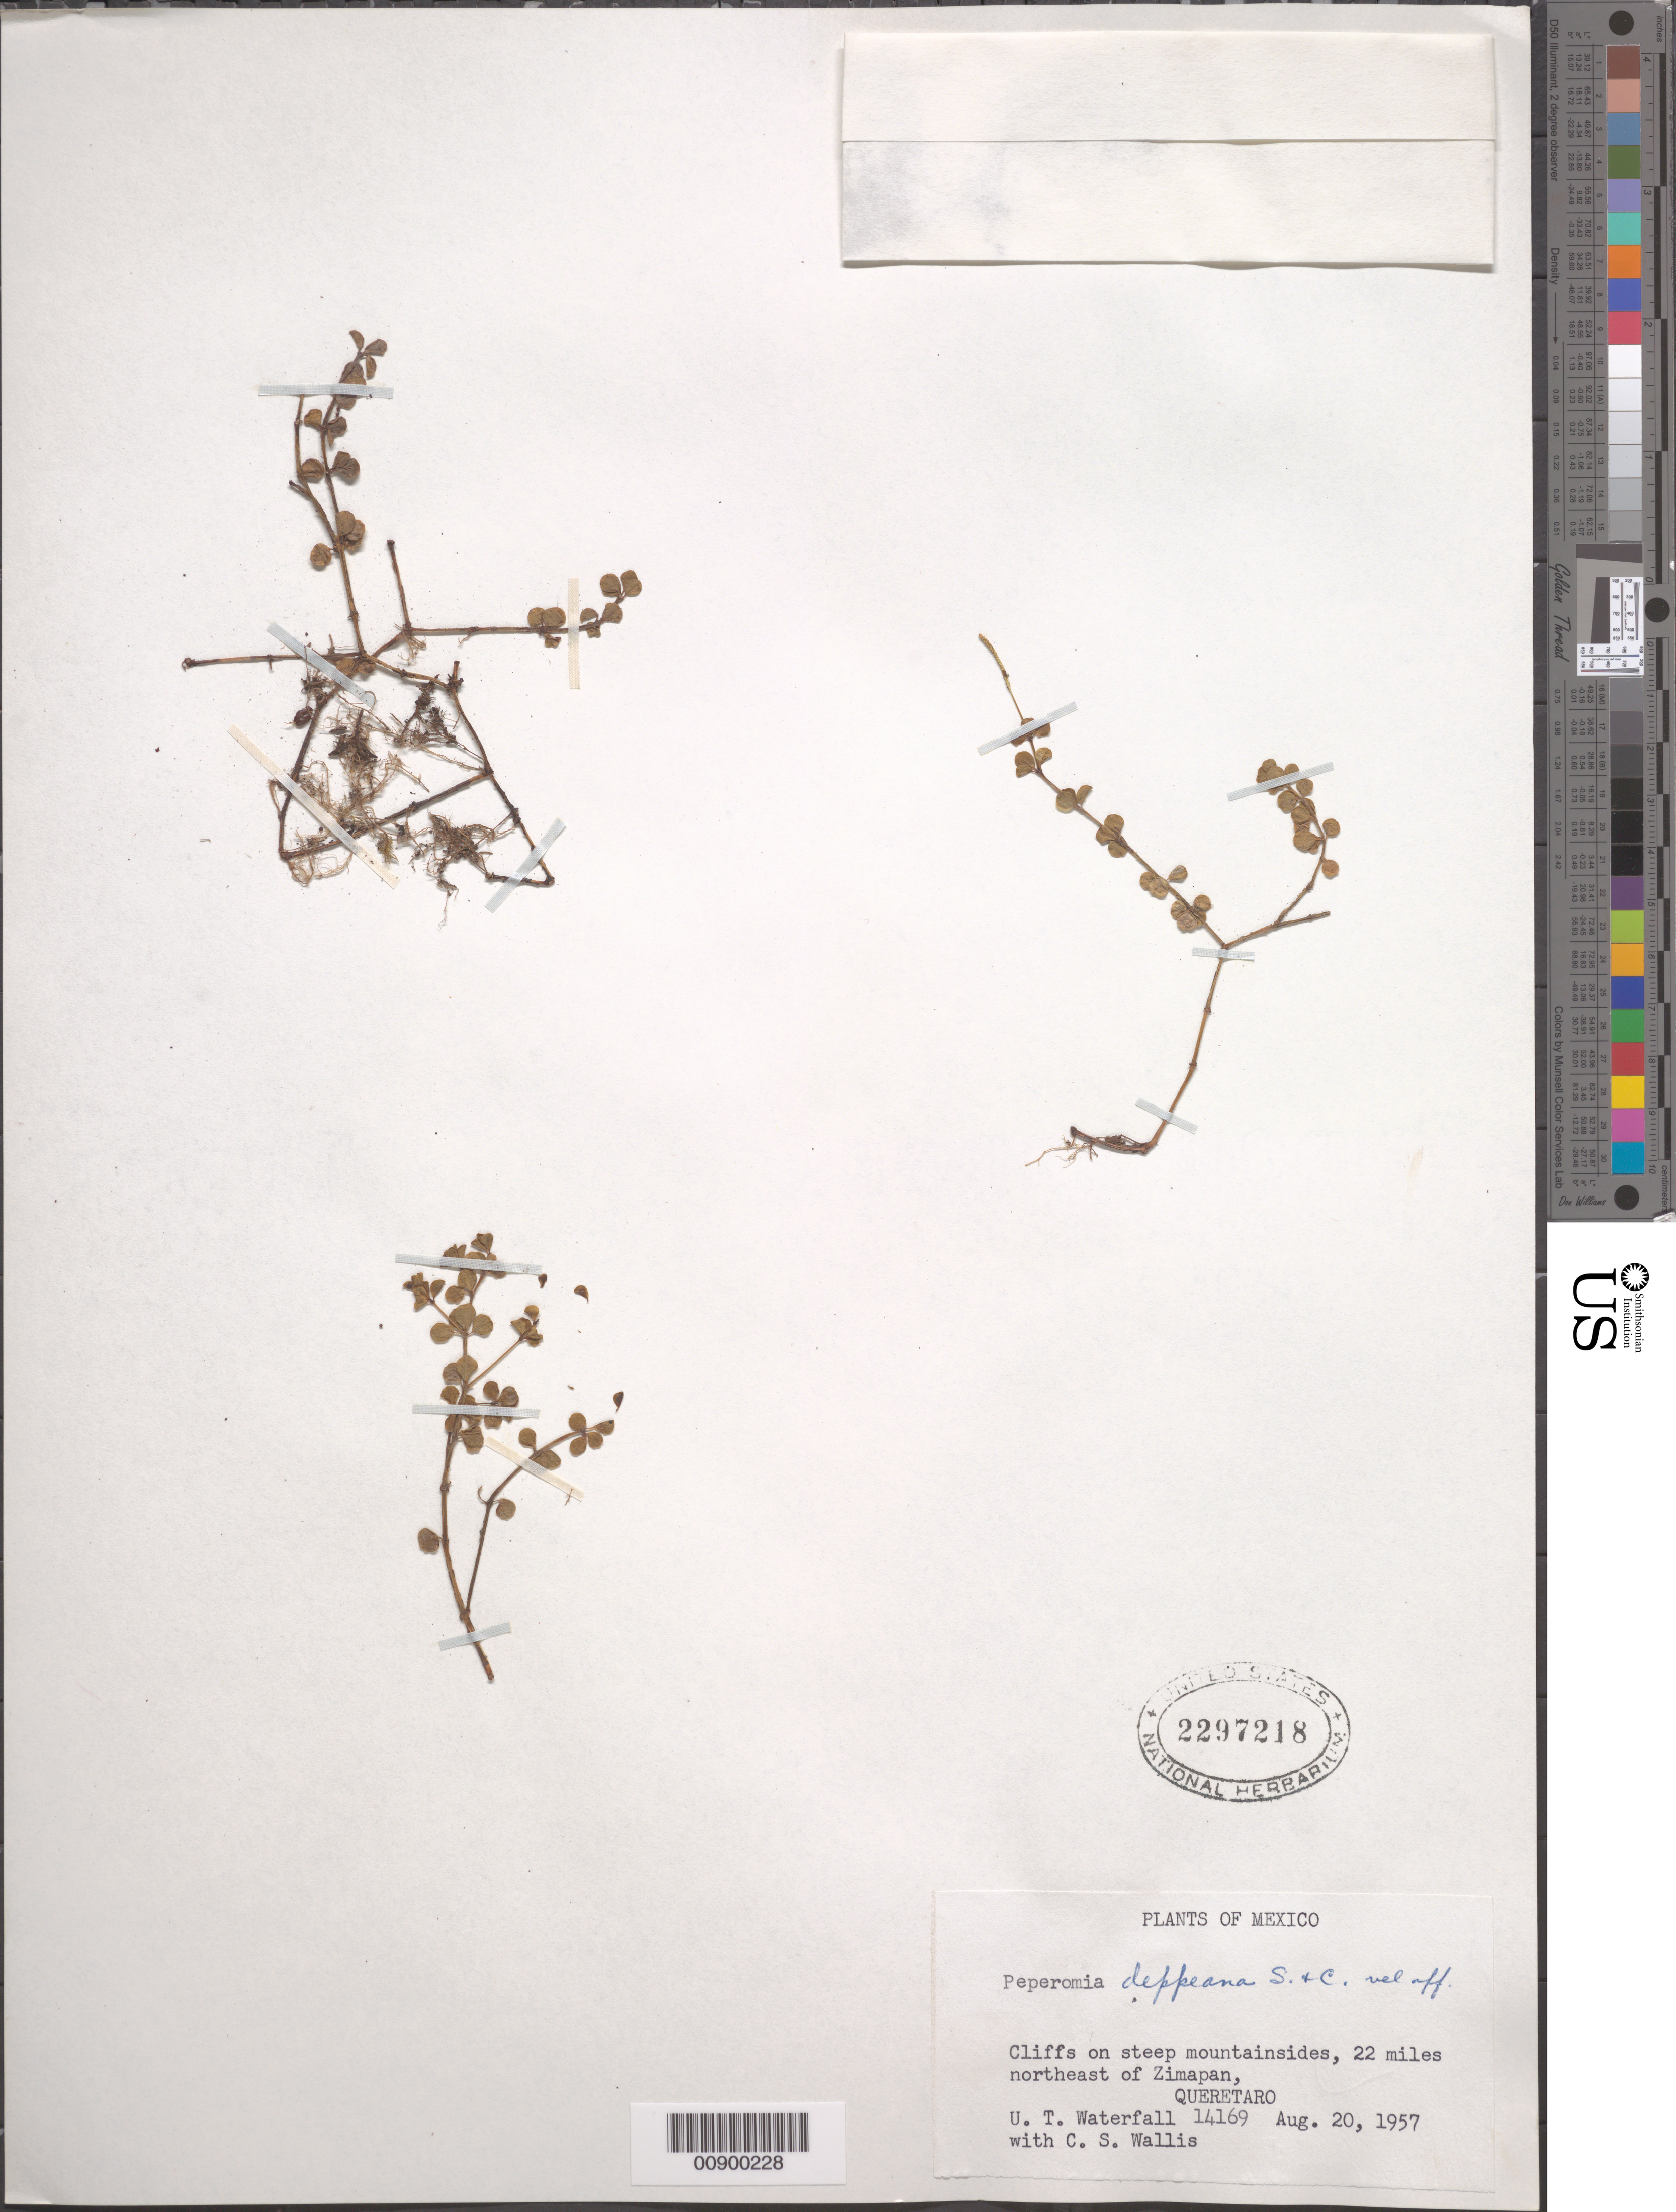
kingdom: Plantae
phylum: Tracheophyta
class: Magnoliopsida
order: Piperales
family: Piperaceae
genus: Peperomia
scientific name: Peperomia deppeana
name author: Schltdl. & Cham.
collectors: U. T. Waterfall & C. S. Wallis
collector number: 14169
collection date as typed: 20 Aug 1957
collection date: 1957-08-20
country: Mexico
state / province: Querétaro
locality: Querétaro: 22 miles northeast of Zimapan.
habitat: Cliffs on steep mountainsides.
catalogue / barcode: US 2297218